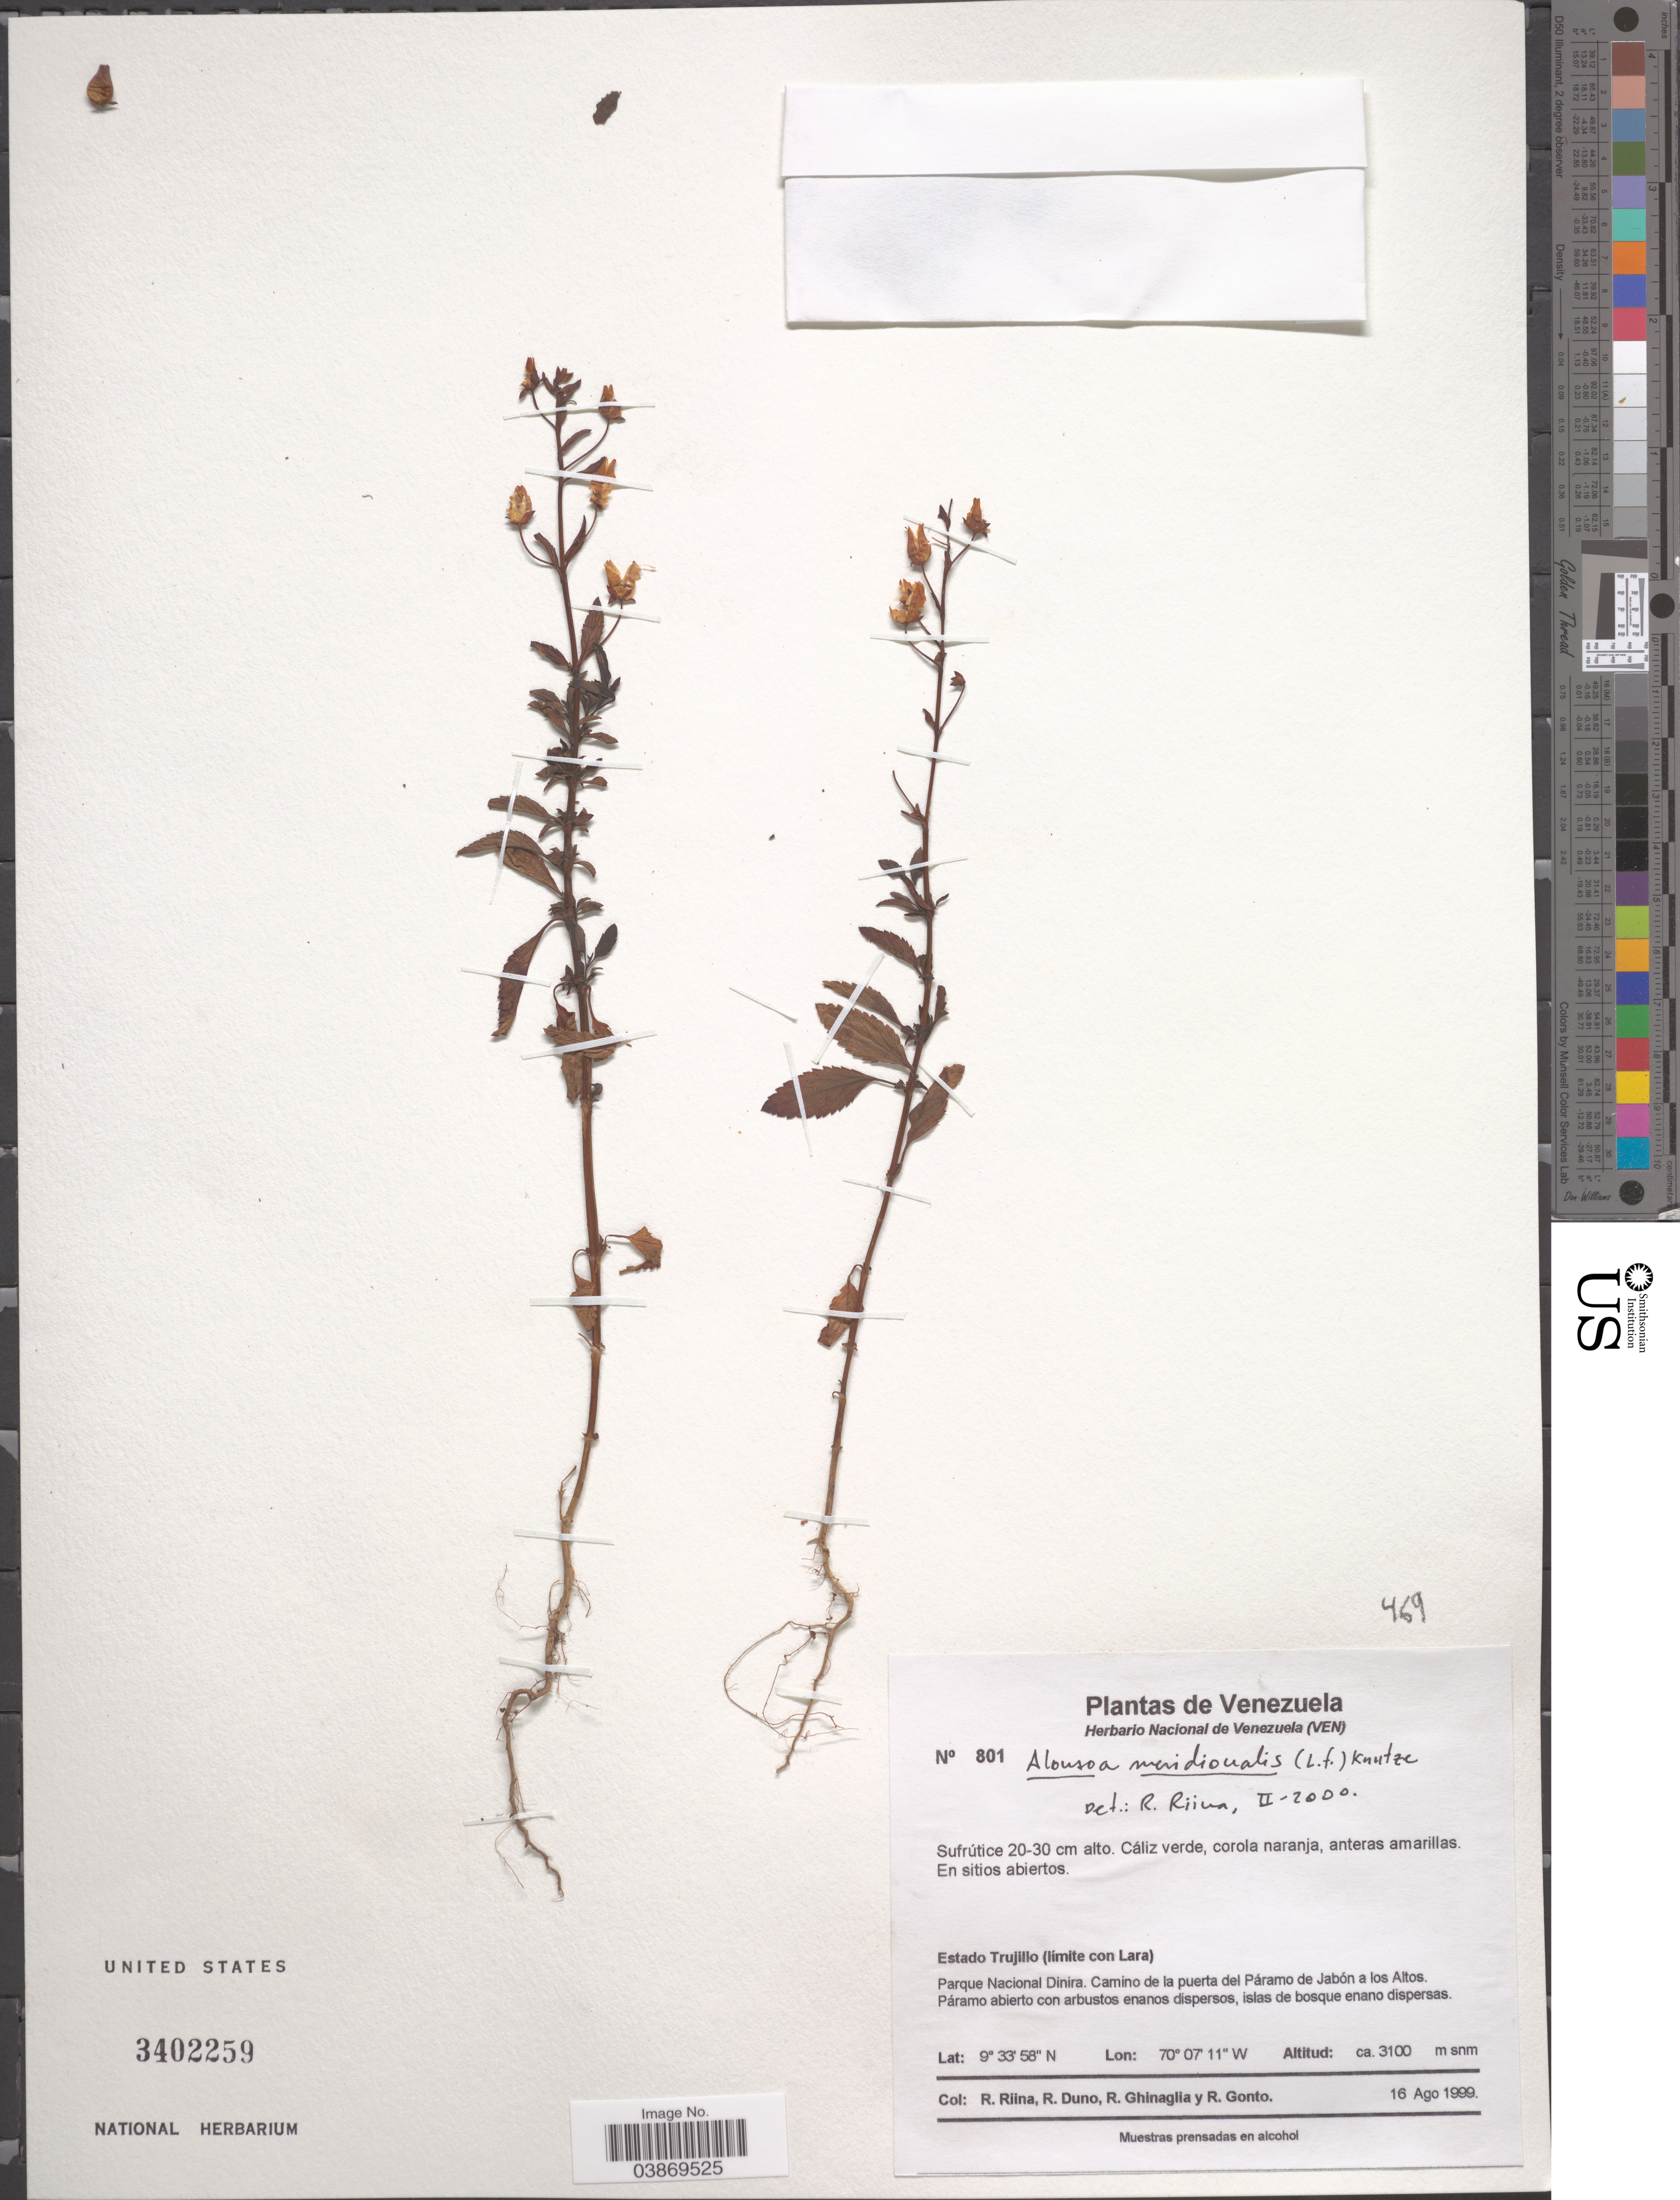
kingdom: Plantae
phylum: Tracheophyta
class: Magnoliopsida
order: Lamiales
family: Scrophulariaceae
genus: Alonsoa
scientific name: Alonsoa meridionalis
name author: (L. f.) Kuntze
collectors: R. Riina, R. Duno, R. Ghinaglia & R. Gonto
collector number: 801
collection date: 1999-08-16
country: Venezuela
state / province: Trujillo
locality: Estado Trujillo (límite con Lara). Parque Nacional Dinira. Camino de la puerta del Páramo de Jabón a los Altos. Páramo abierto con arbustos ananos dispersos, islas de bosque enano dispersas.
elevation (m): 3100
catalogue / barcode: US 3402259